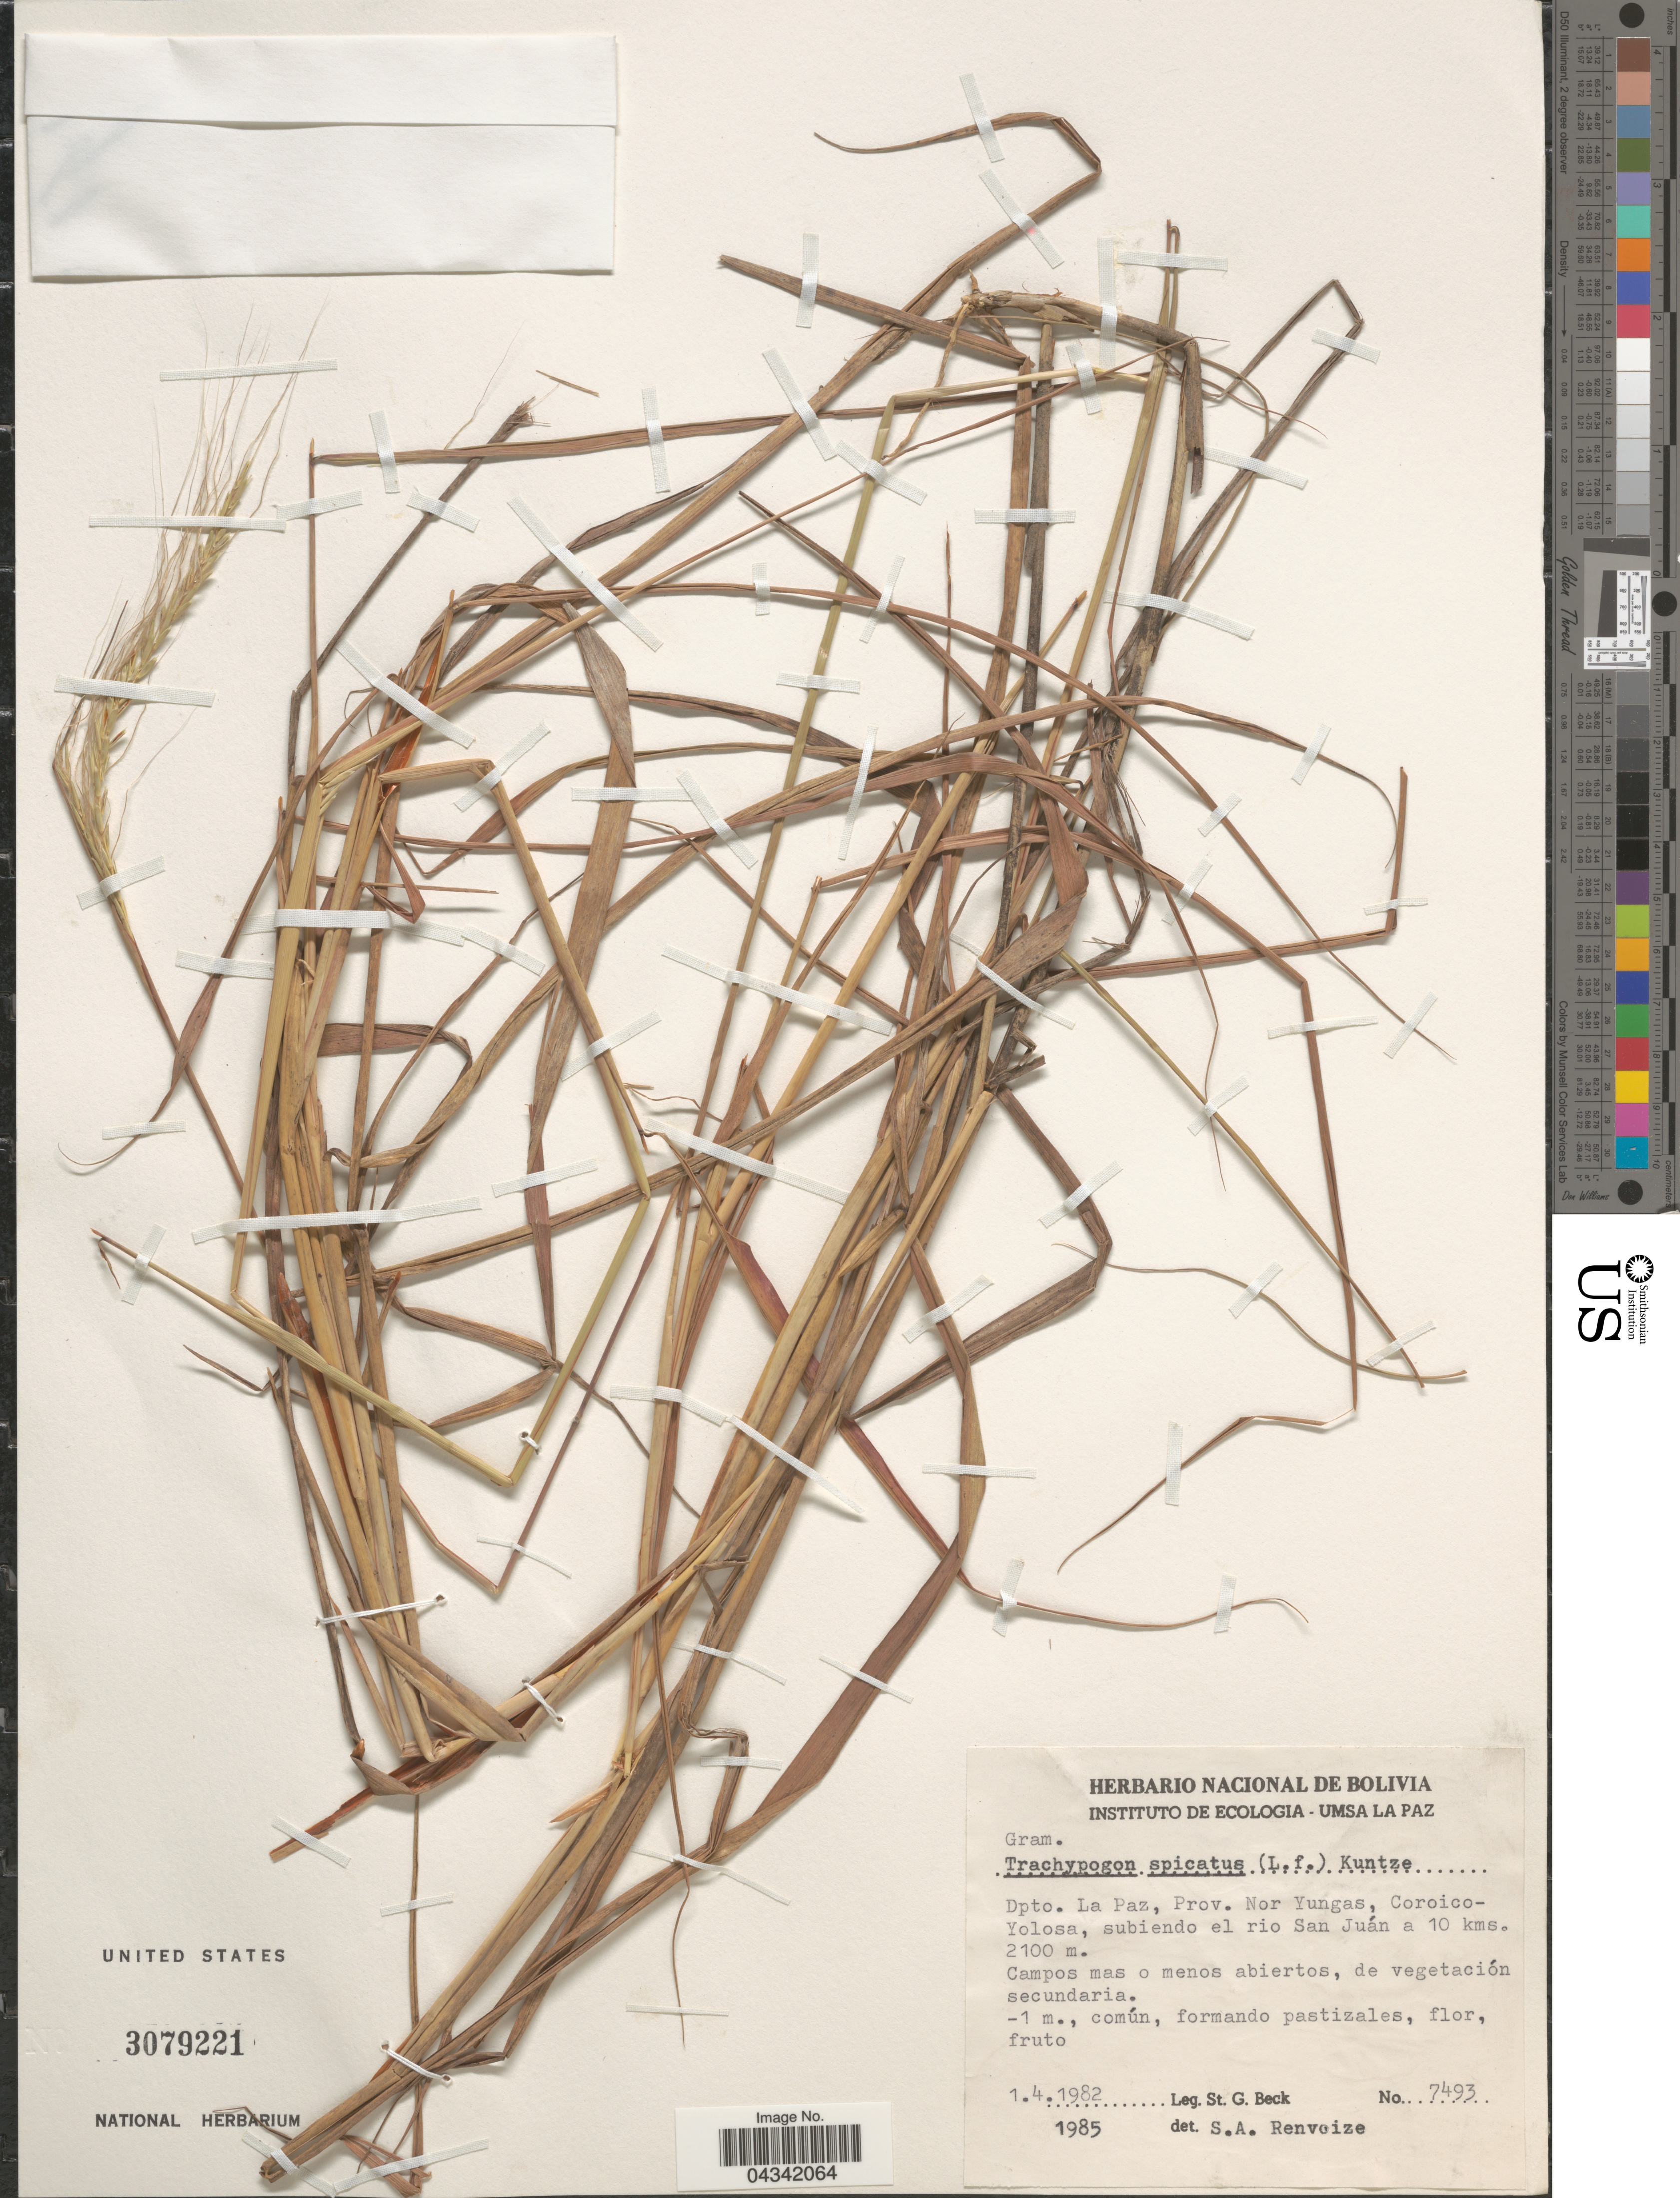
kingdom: Plantae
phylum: Tracheophyta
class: Liliopsida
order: Poales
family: Poaceae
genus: Trachypogon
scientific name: Trachypogon spicatus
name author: (L. f.) Kuntze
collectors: S. G. Beck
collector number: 7493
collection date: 1982-04-01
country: Bolivia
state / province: La Paz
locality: Dpto. La Paz, Prov. Nor Yungas, Coroico-Yolossa, aubiendo el rio San Juán a 10 kms.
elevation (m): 2100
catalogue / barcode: US 3079221